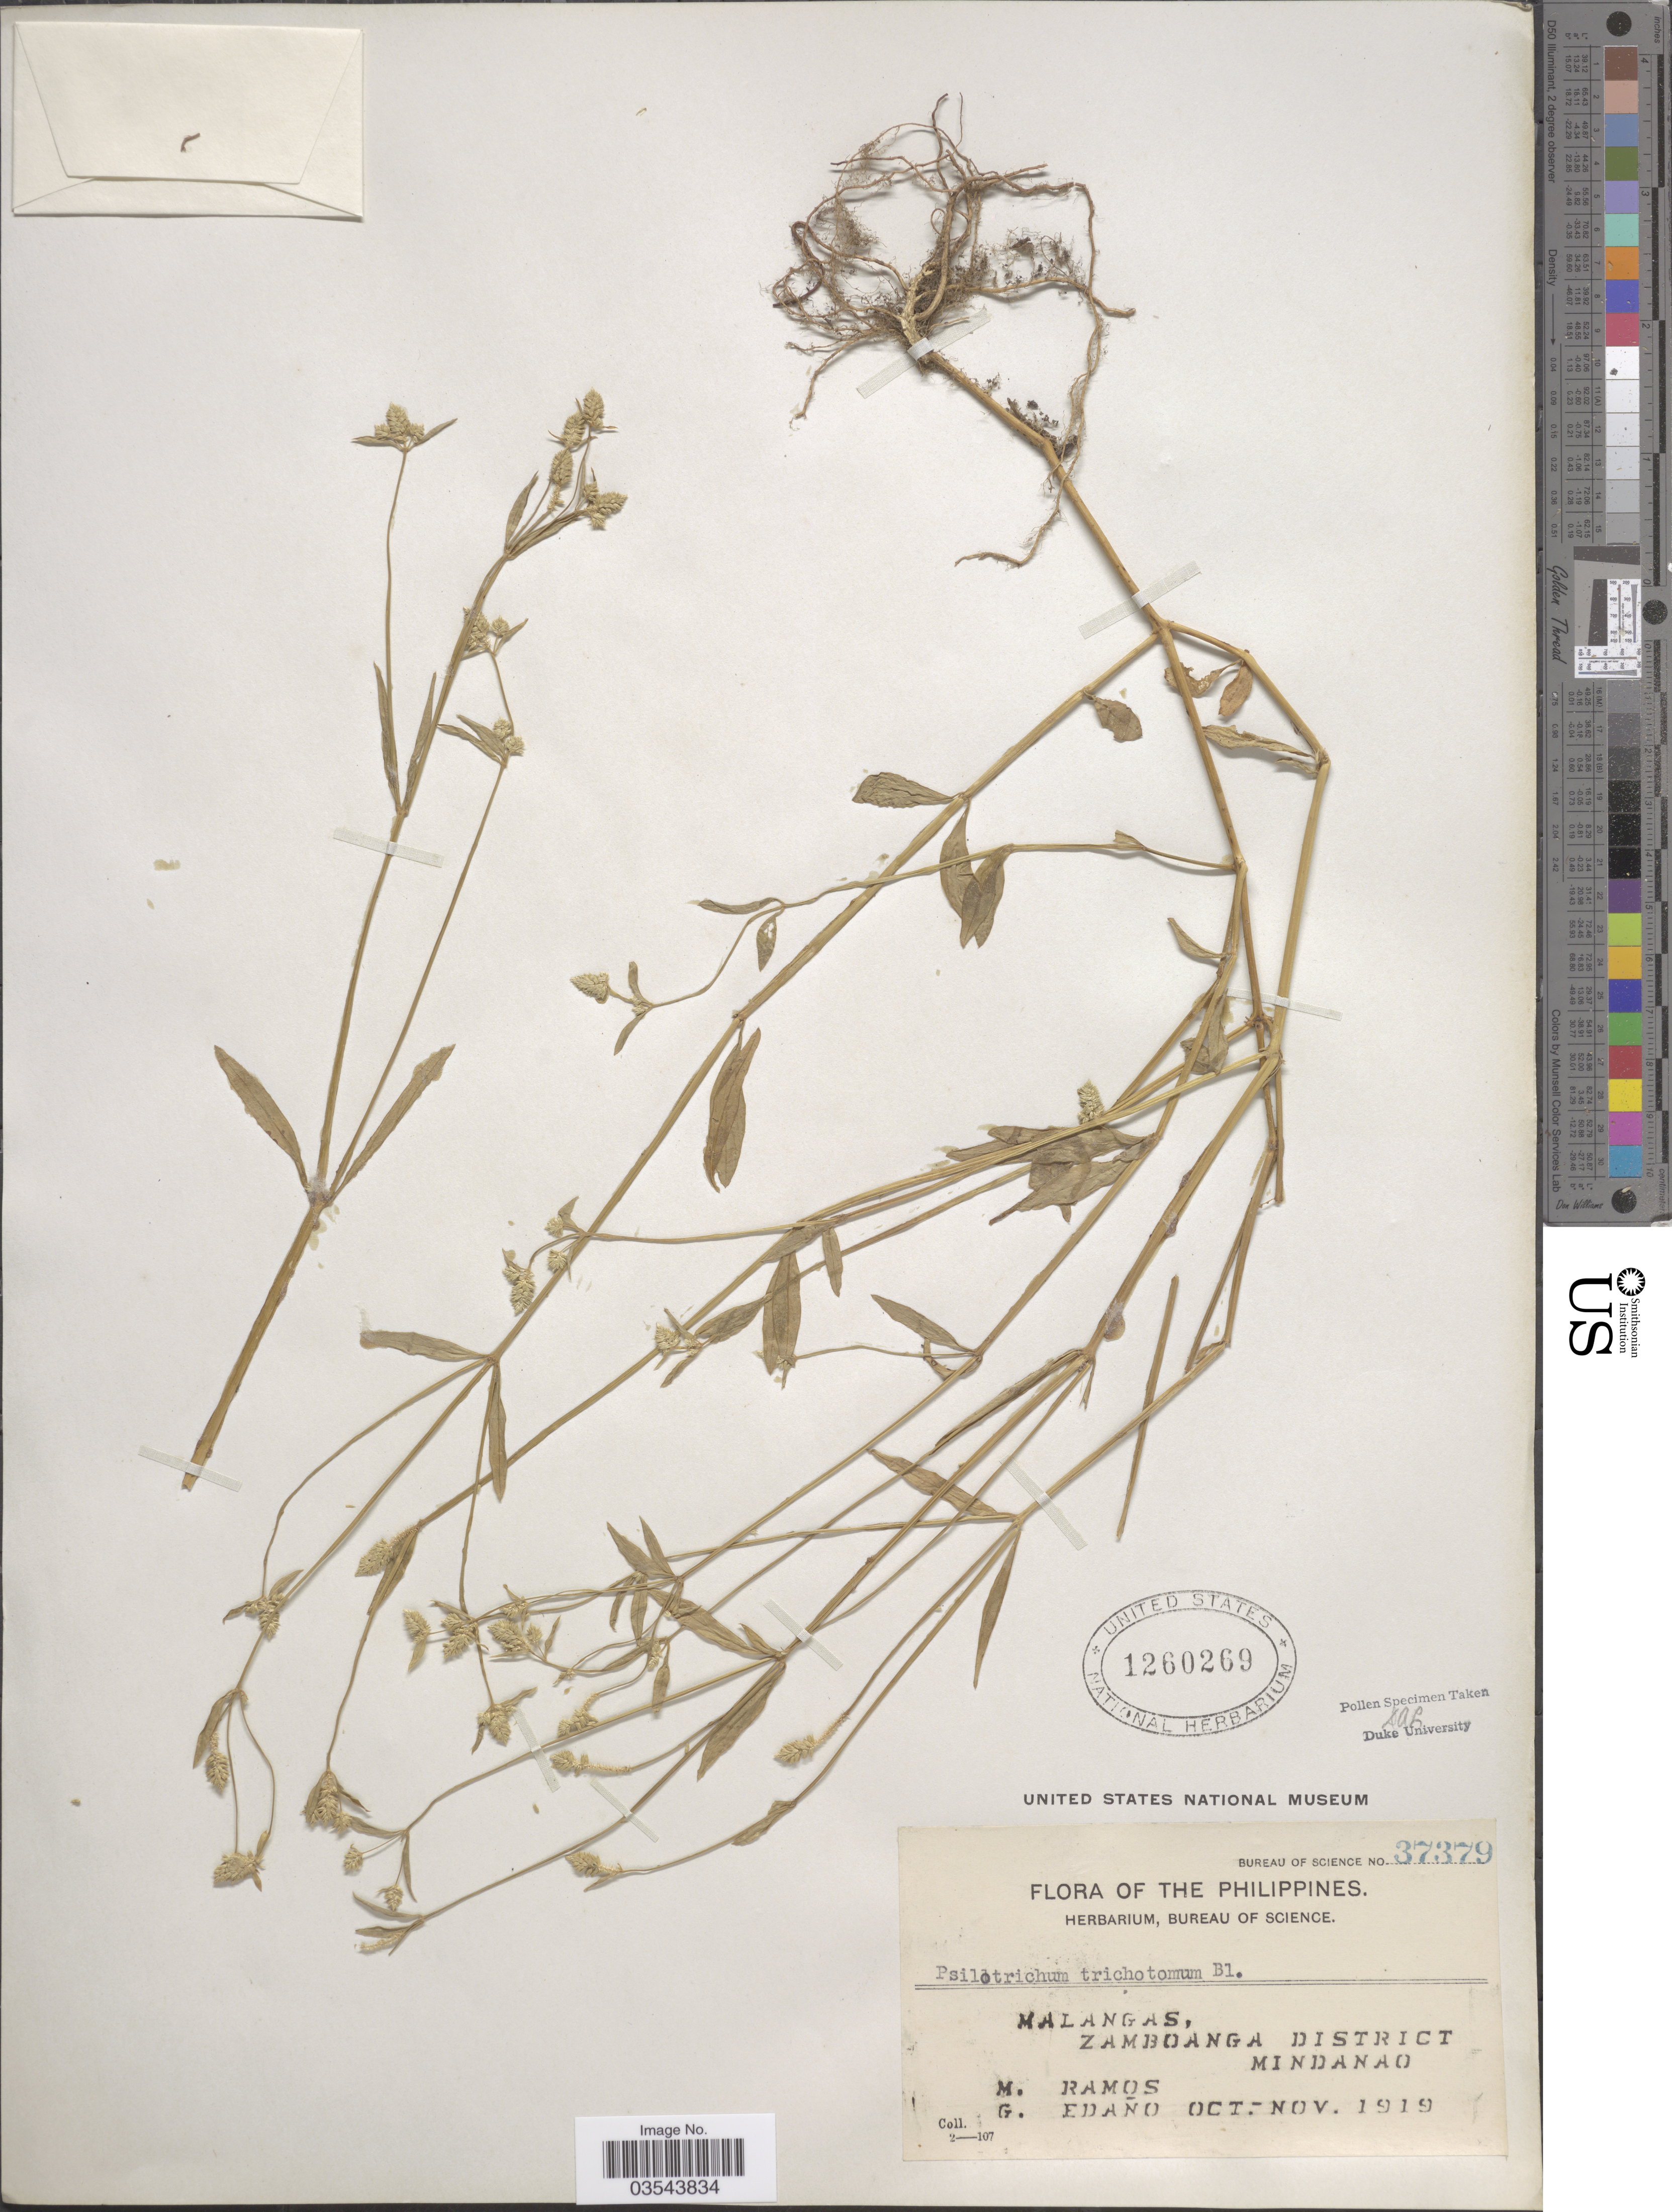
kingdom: Plantae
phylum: Tracheophyta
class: Magnoliopsida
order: Caryophyllales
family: Amaranthaceae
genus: Psilotrichum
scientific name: Psilotrichum trichotomum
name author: Blume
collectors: M. Ramos & G. Edaño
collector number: Bureau of Science 37379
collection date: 1919-10/1919-11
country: Philippines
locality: Malangas, Zamboanga District, Mindanao.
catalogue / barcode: US 1260269